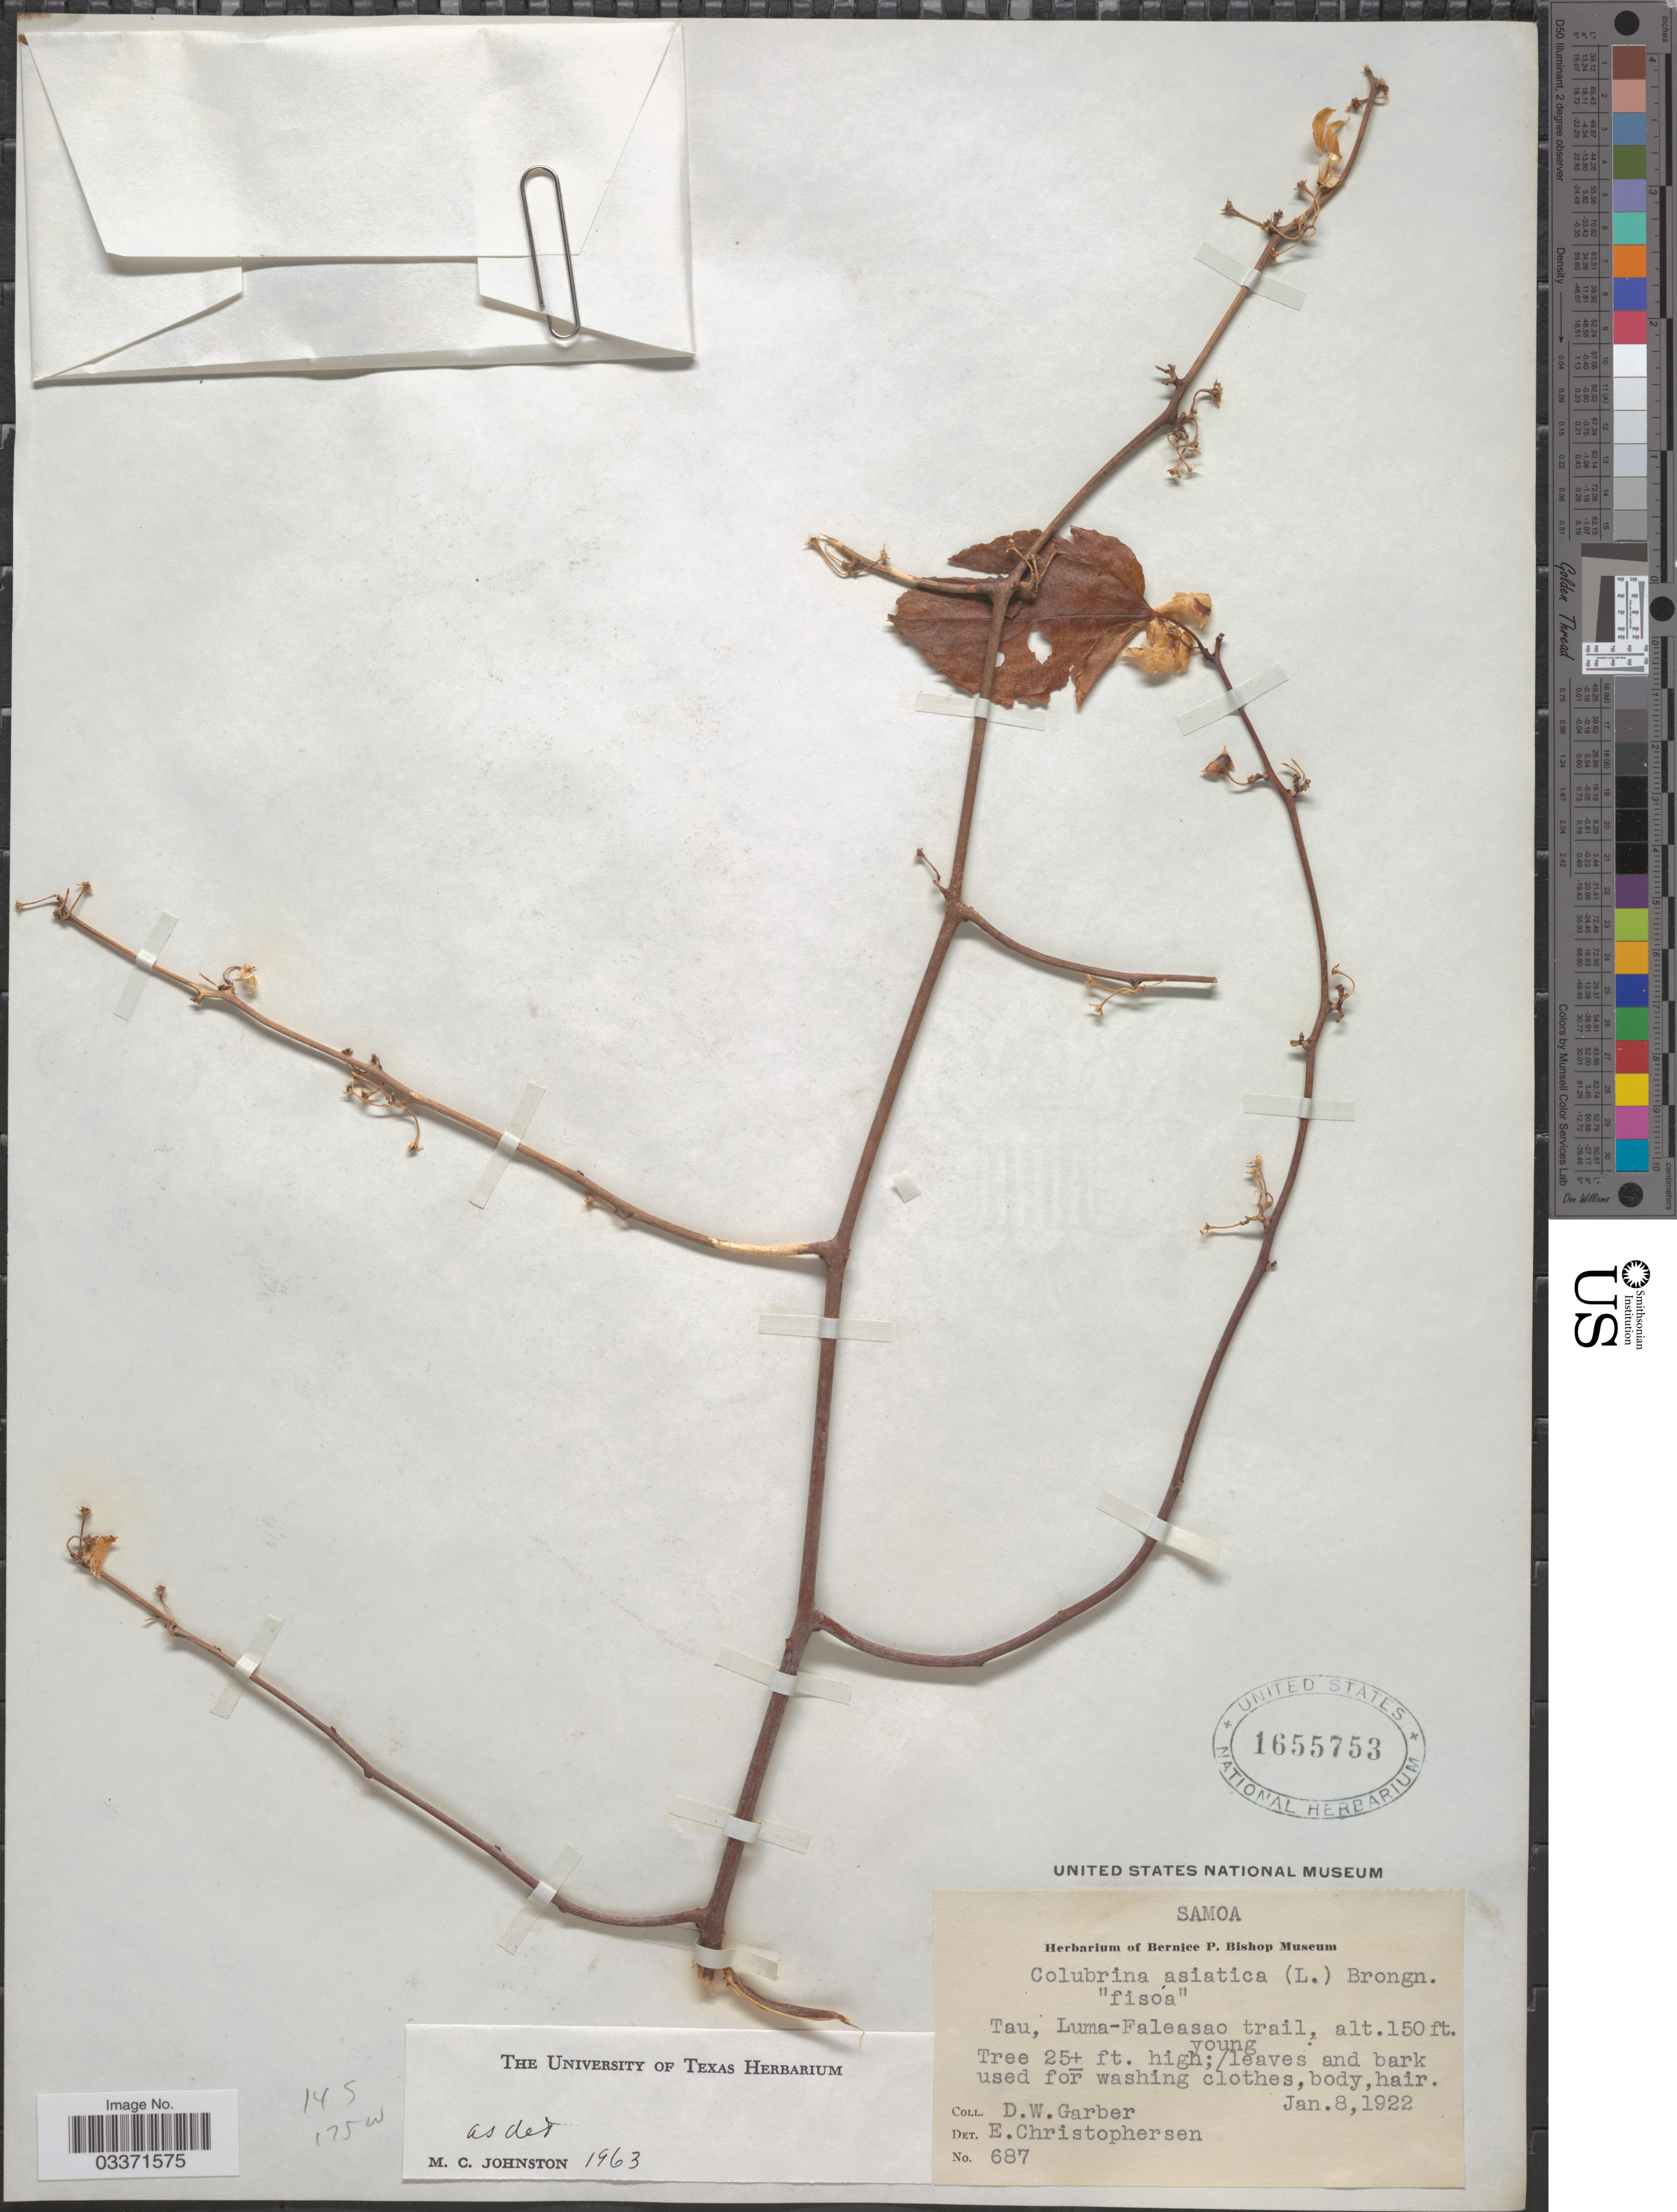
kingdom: Plantae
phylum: Tracheophyta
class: Magnoliopsida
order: Rosales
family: Rhamnaceae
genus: Colubrina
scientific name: Colubrina asiatica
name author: (L.) Brongn.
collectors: D. W. Garber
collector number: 687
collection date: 1922-01-08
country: American Samoa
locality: Samoa, Tau, Luma-Faleasao trail.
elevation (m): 46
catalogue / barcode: US 1655753